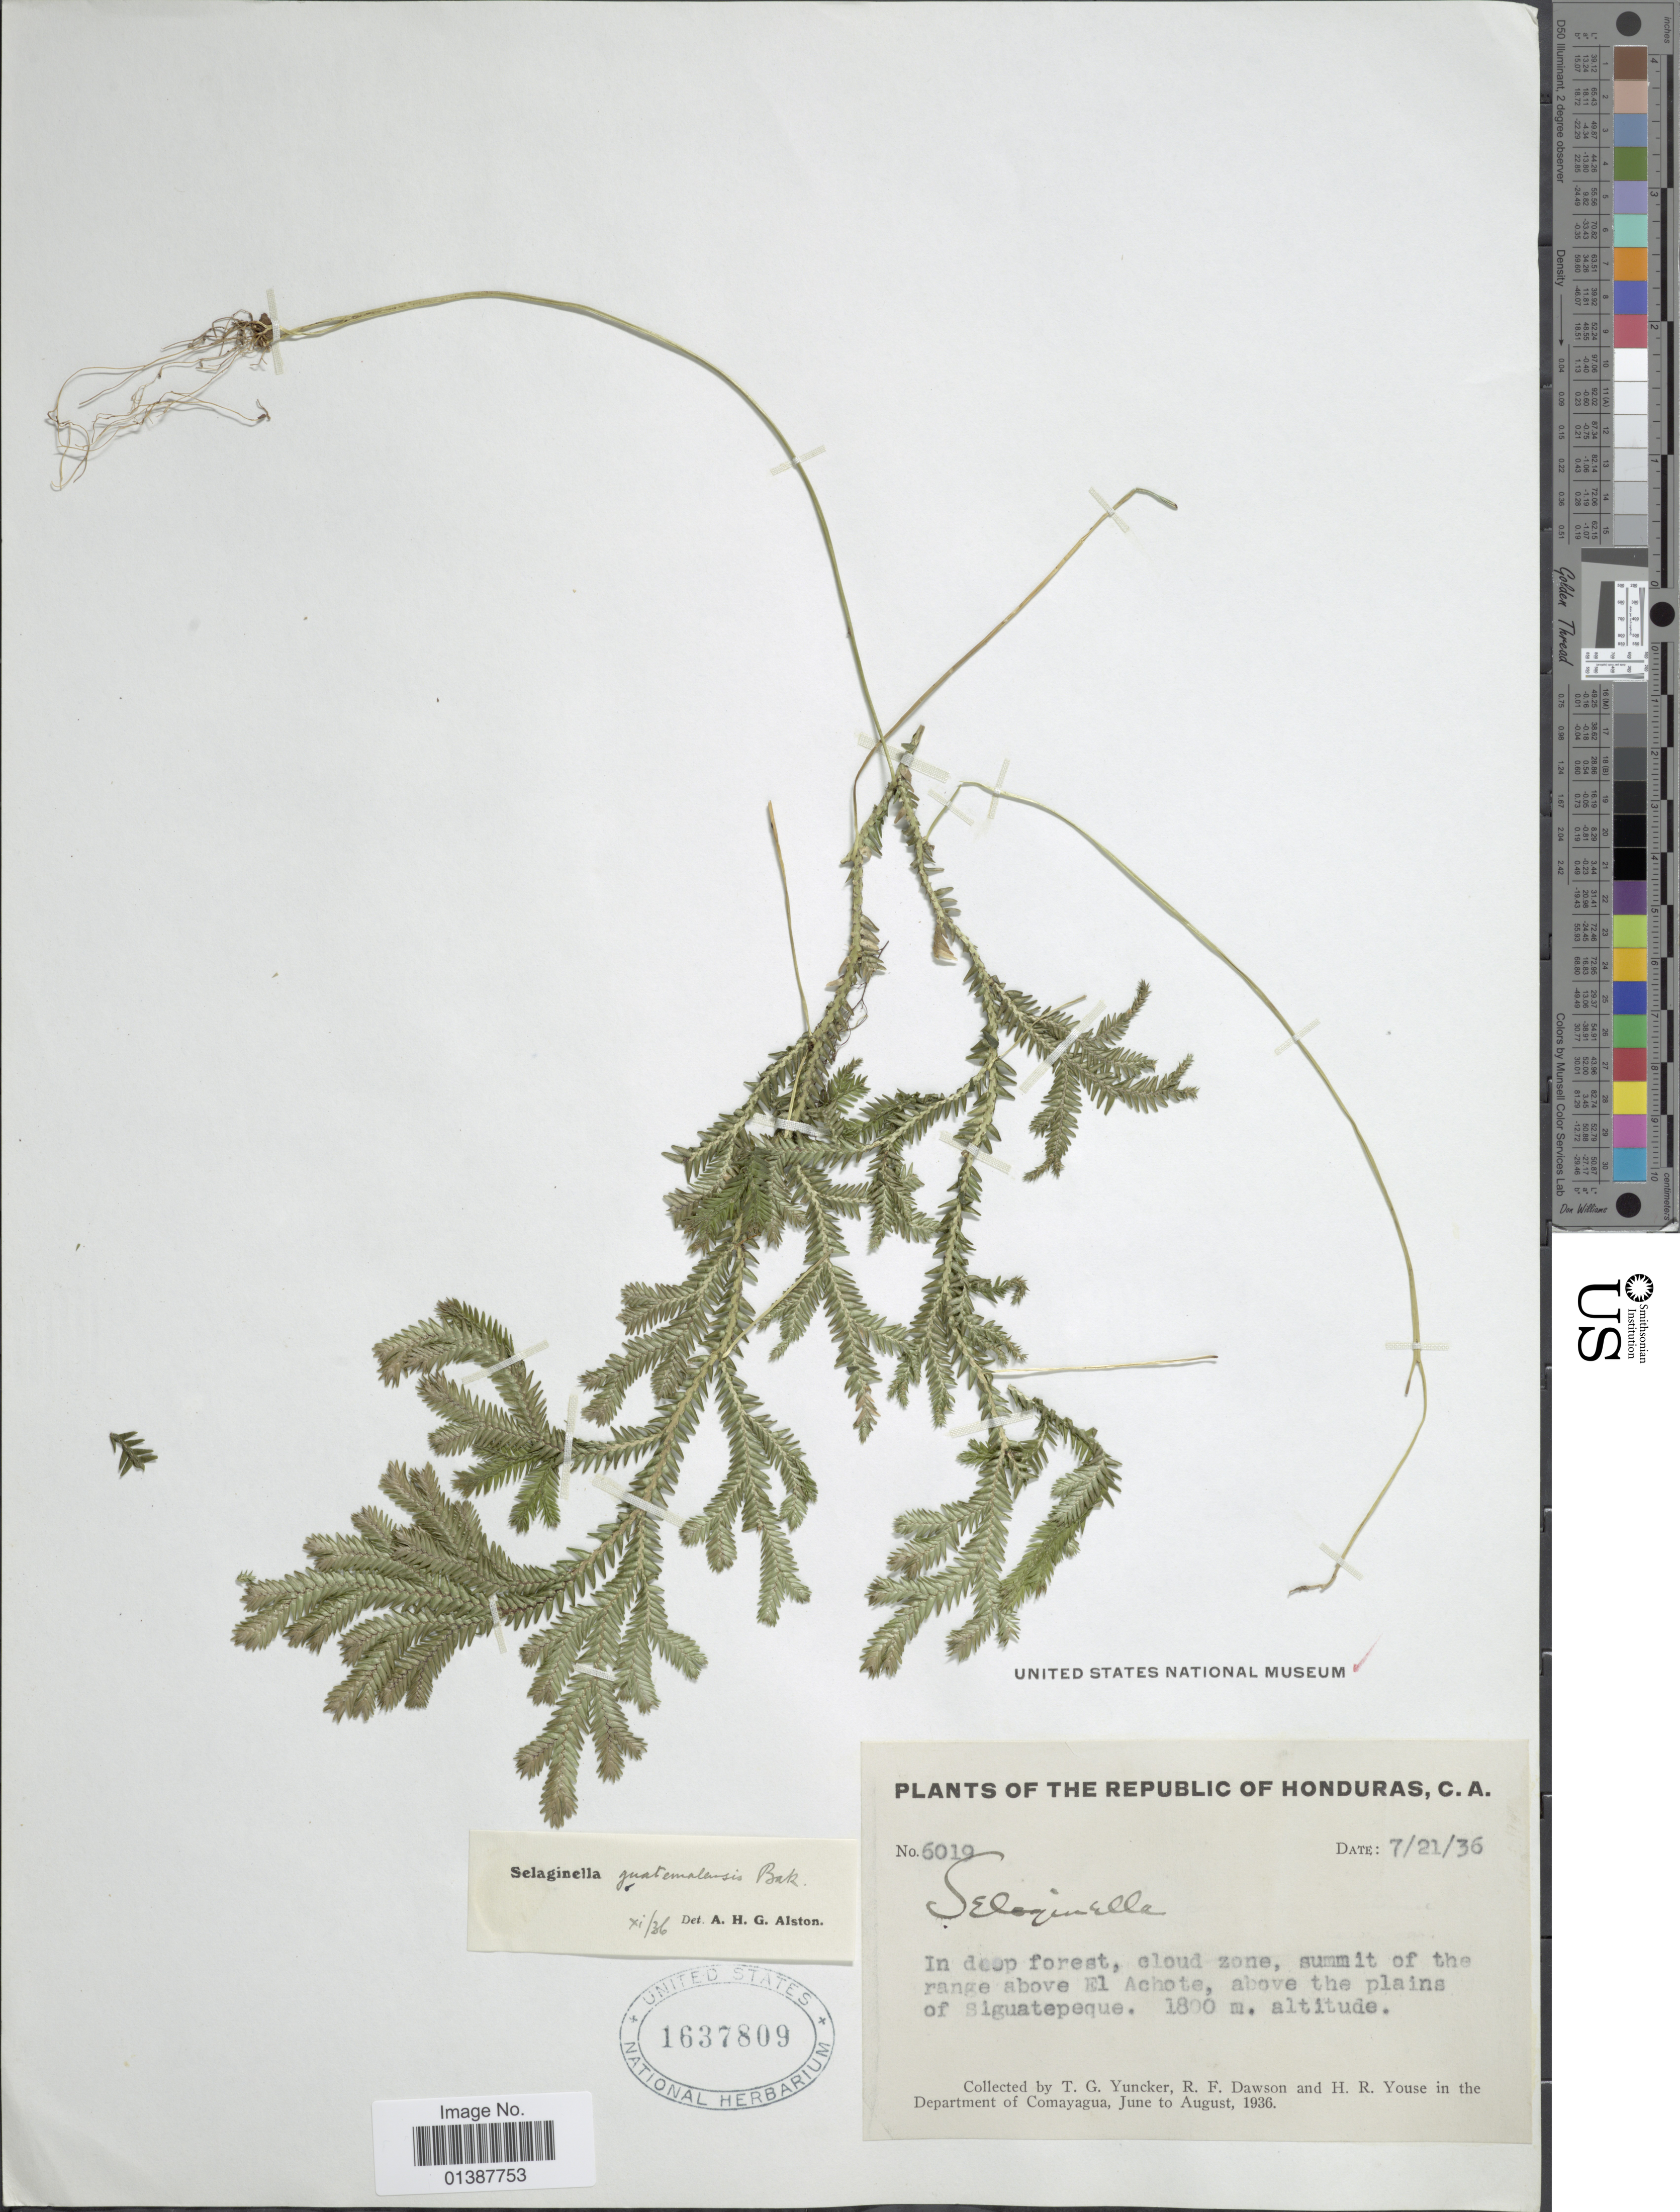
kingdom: Plantae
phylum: Tracheophyta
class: Lycopodiopsida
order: Selaginellales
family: Selaginellaceae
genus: Selaginella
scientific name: Selaginella guatemalensis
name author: Baker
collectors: T. G. Yuncker, R. F. Dawson & H. Youse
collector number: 6019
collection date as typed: Transcribed d/m/y: 21/7/36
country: Honduras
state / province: Comayagua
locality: The republic of Honduras, summit of the range above El Achote above the plains of Siguatepeque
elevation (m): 1800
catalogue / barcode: US 1637809